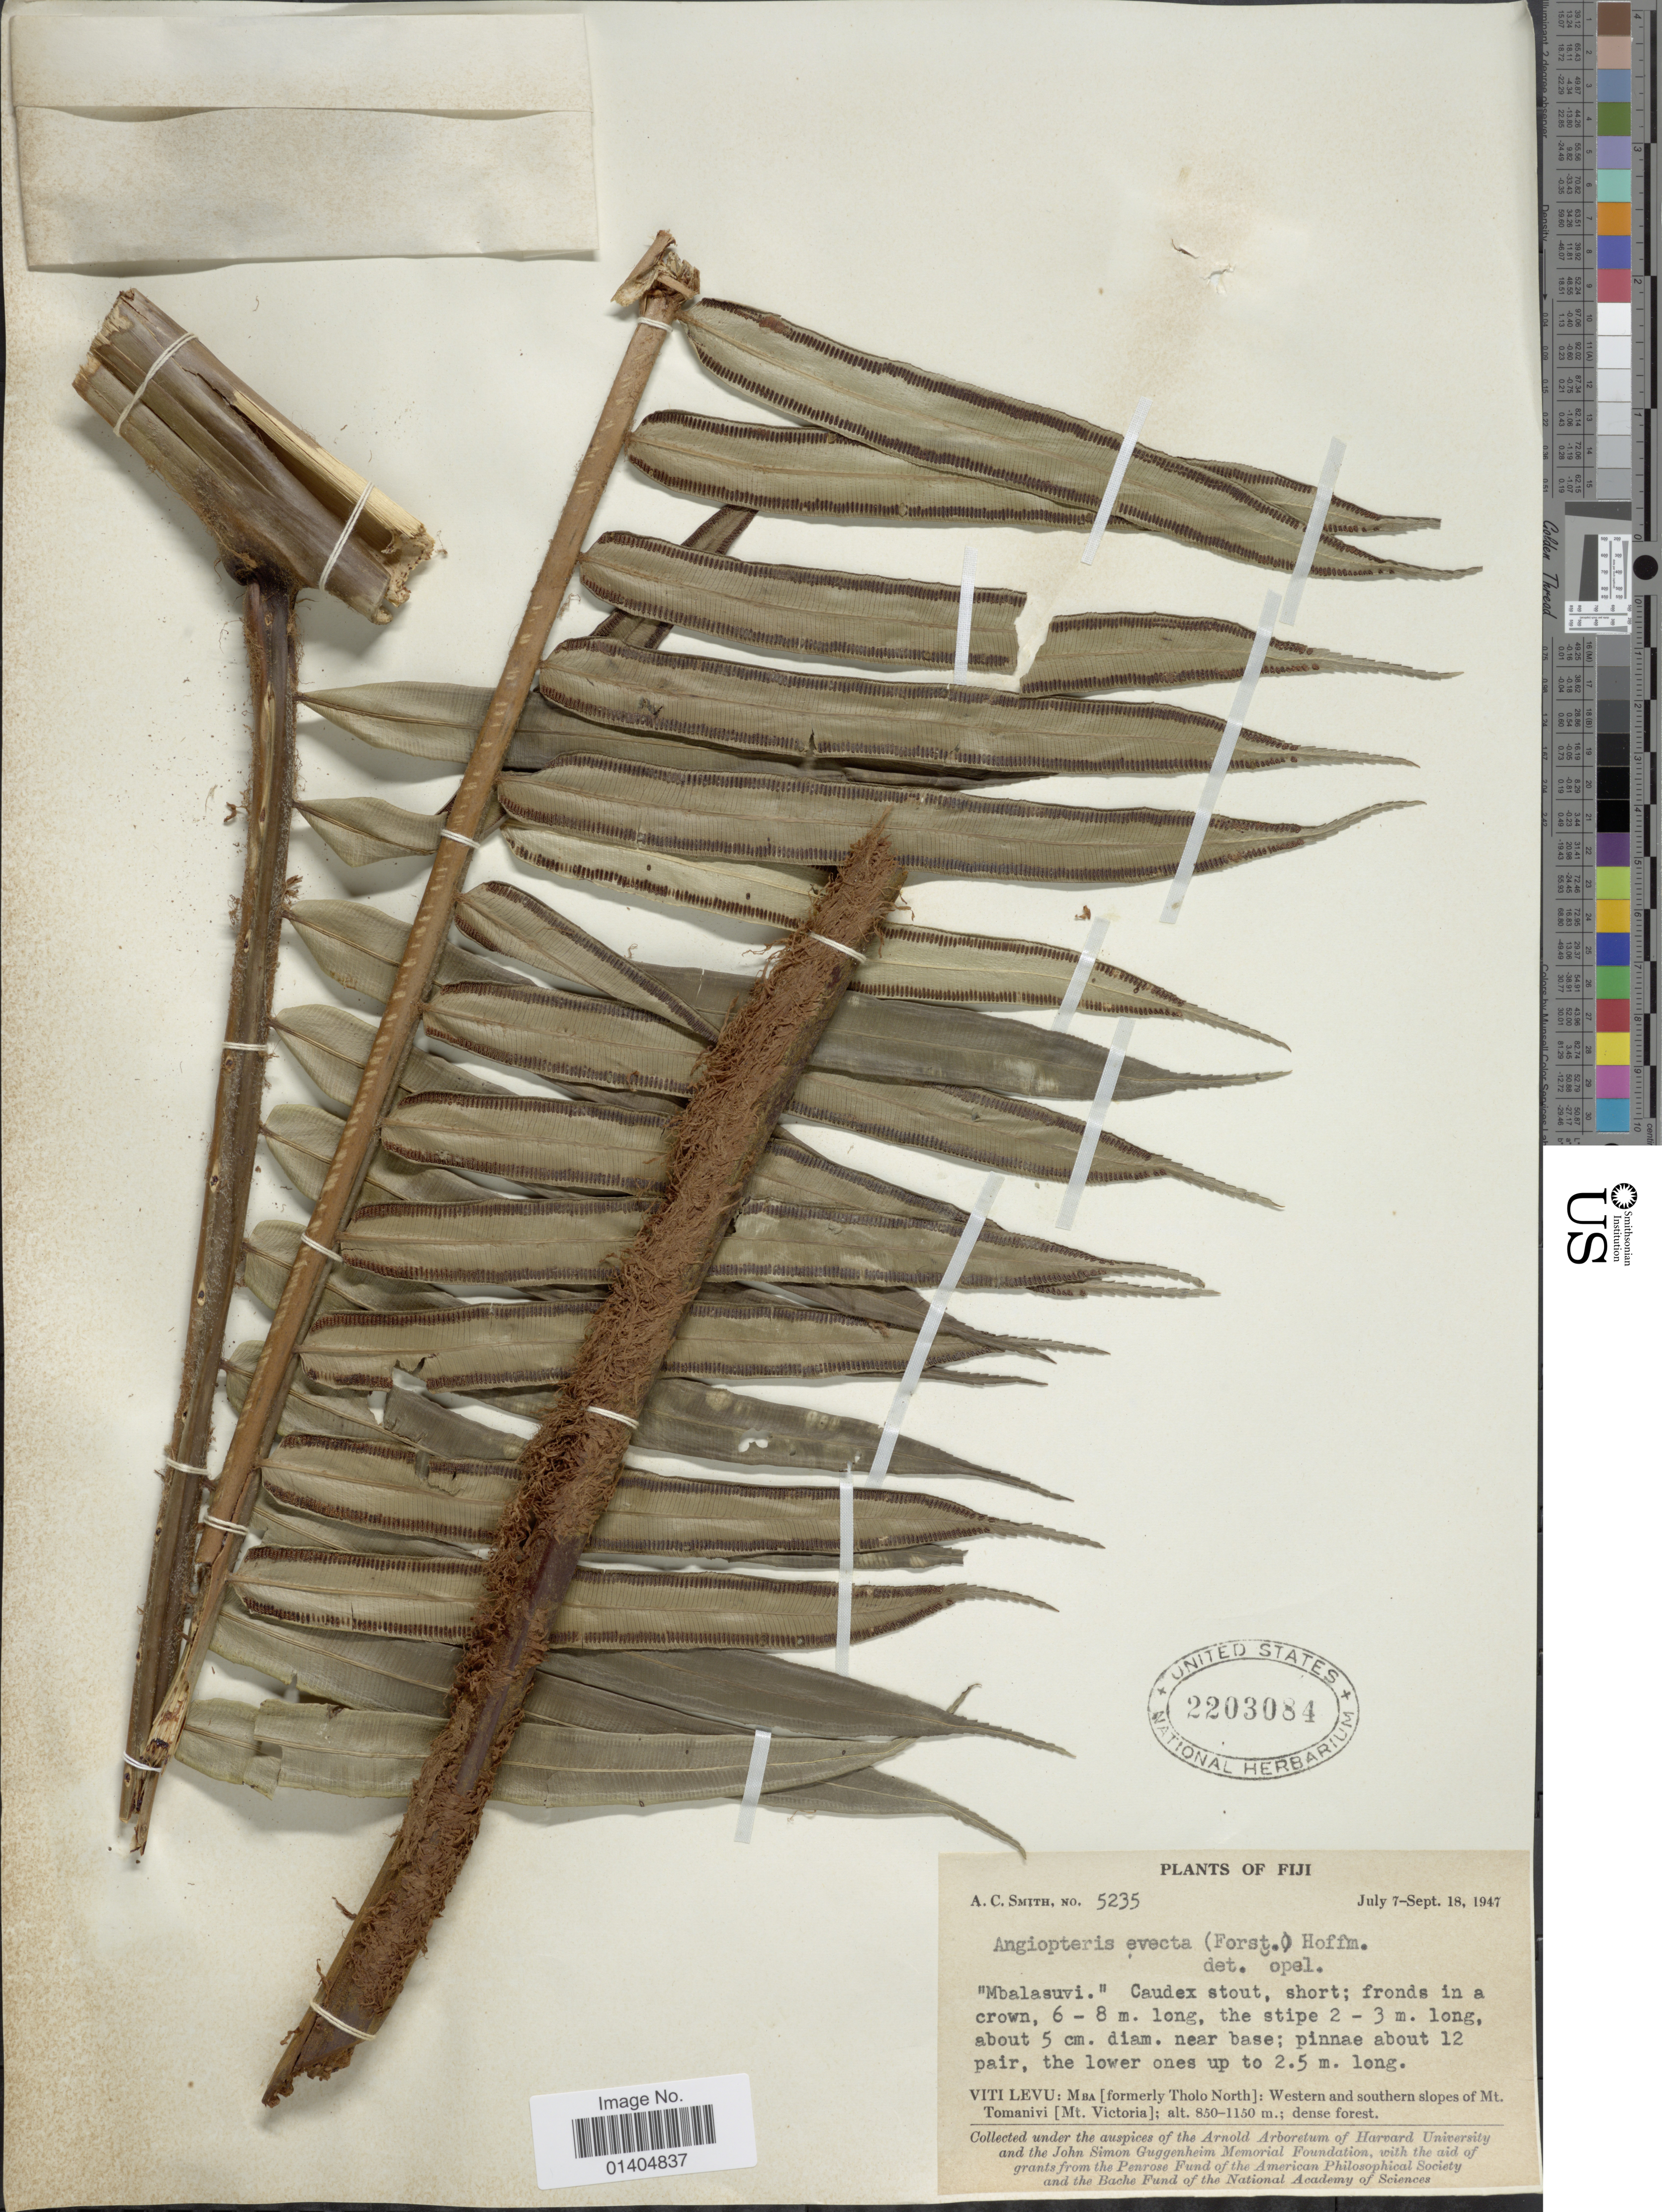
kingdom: Plantae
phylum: Tracheophyta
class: Polypodiopsida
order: Marattiales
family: Marattiaceae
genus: Angiopteris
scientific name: Angiopteris evecta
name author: (G. Forst.) Hoffm.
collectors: A. C. Smith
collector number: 5235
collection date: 1947-07-07/1947-09-18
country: Fiji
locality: Viti Levu; Mba [Formerly Tholo North]: Western and southern slopes of Mt. Tomanivi [Mt. Victoria]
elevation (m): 850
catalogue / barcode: US 2203084